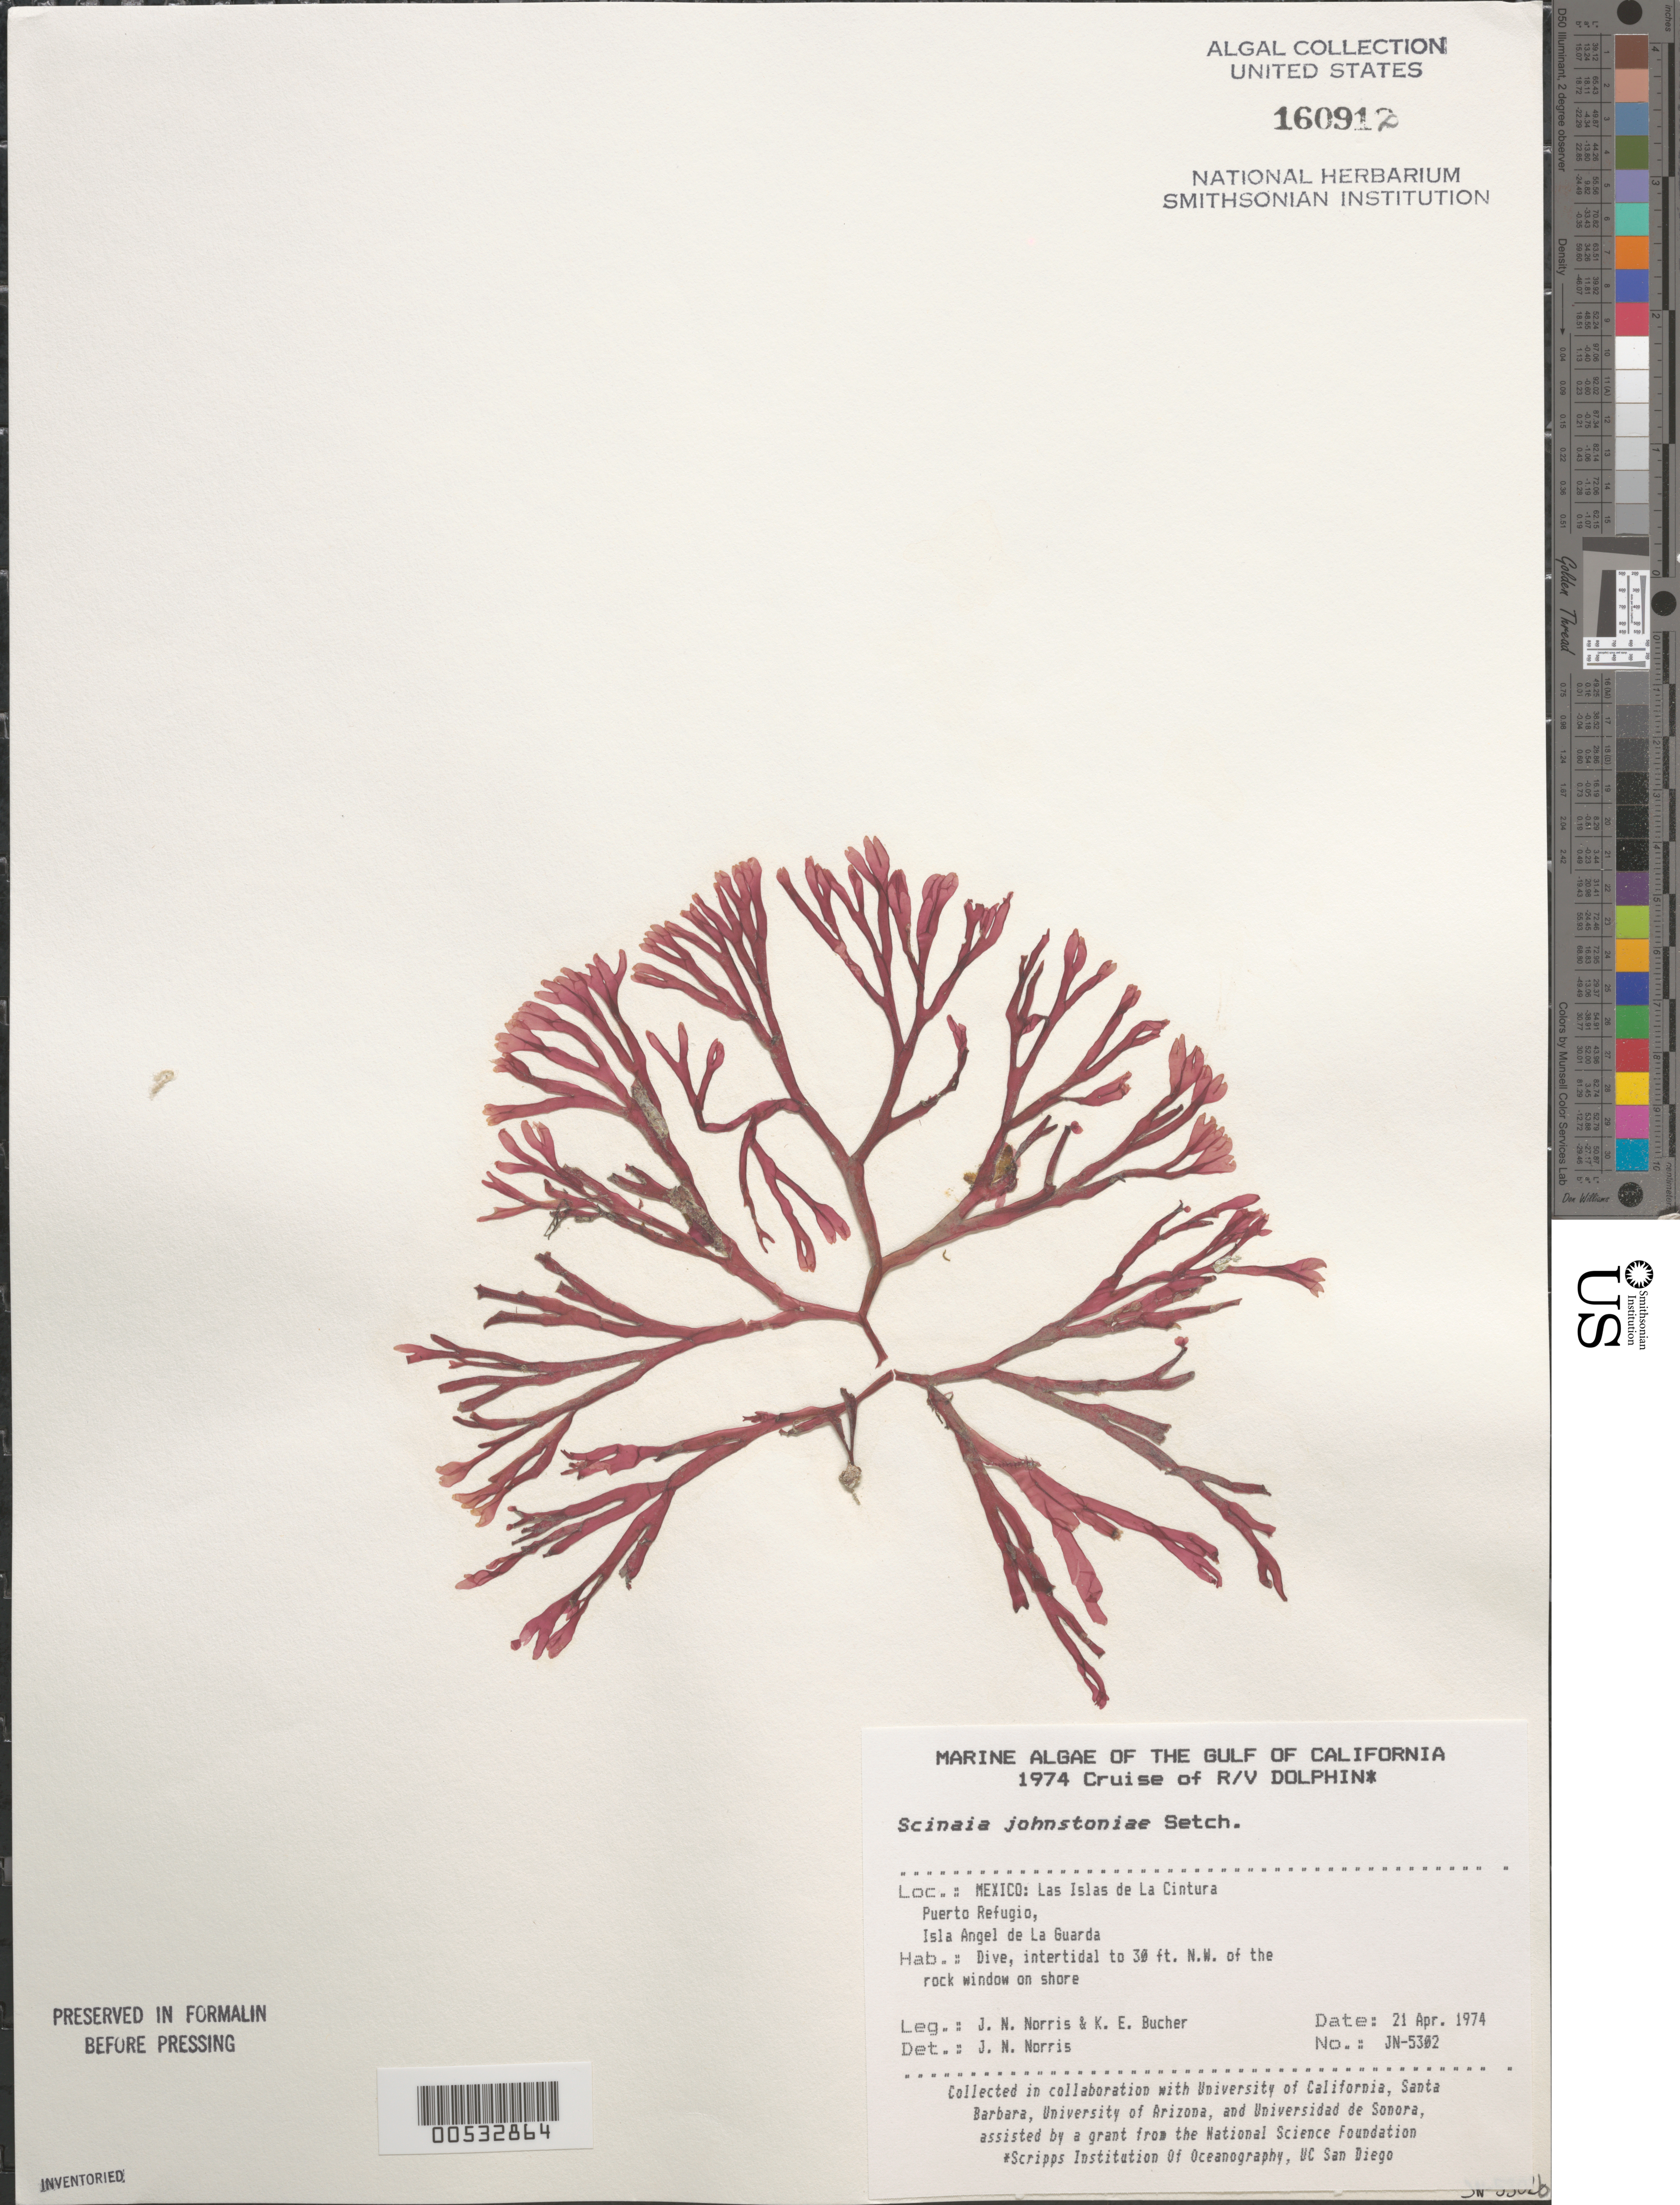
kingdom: Plantae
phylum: Rhodophyta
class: Florideophyceae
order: Nemaliales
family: Scinaiaceae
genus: Scinaia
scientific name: Scinaia johnstoniae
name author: Setch.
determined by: Norris, James N.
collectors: J. N. Norris & K. E. Bucher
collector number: JN-5302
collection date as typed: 21 Apr 1974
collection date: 1974-04-21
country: Mexico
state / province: Baja California Norte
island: Isla Angel de la Guarda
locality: Puerto Refugio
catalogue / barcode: US 160912